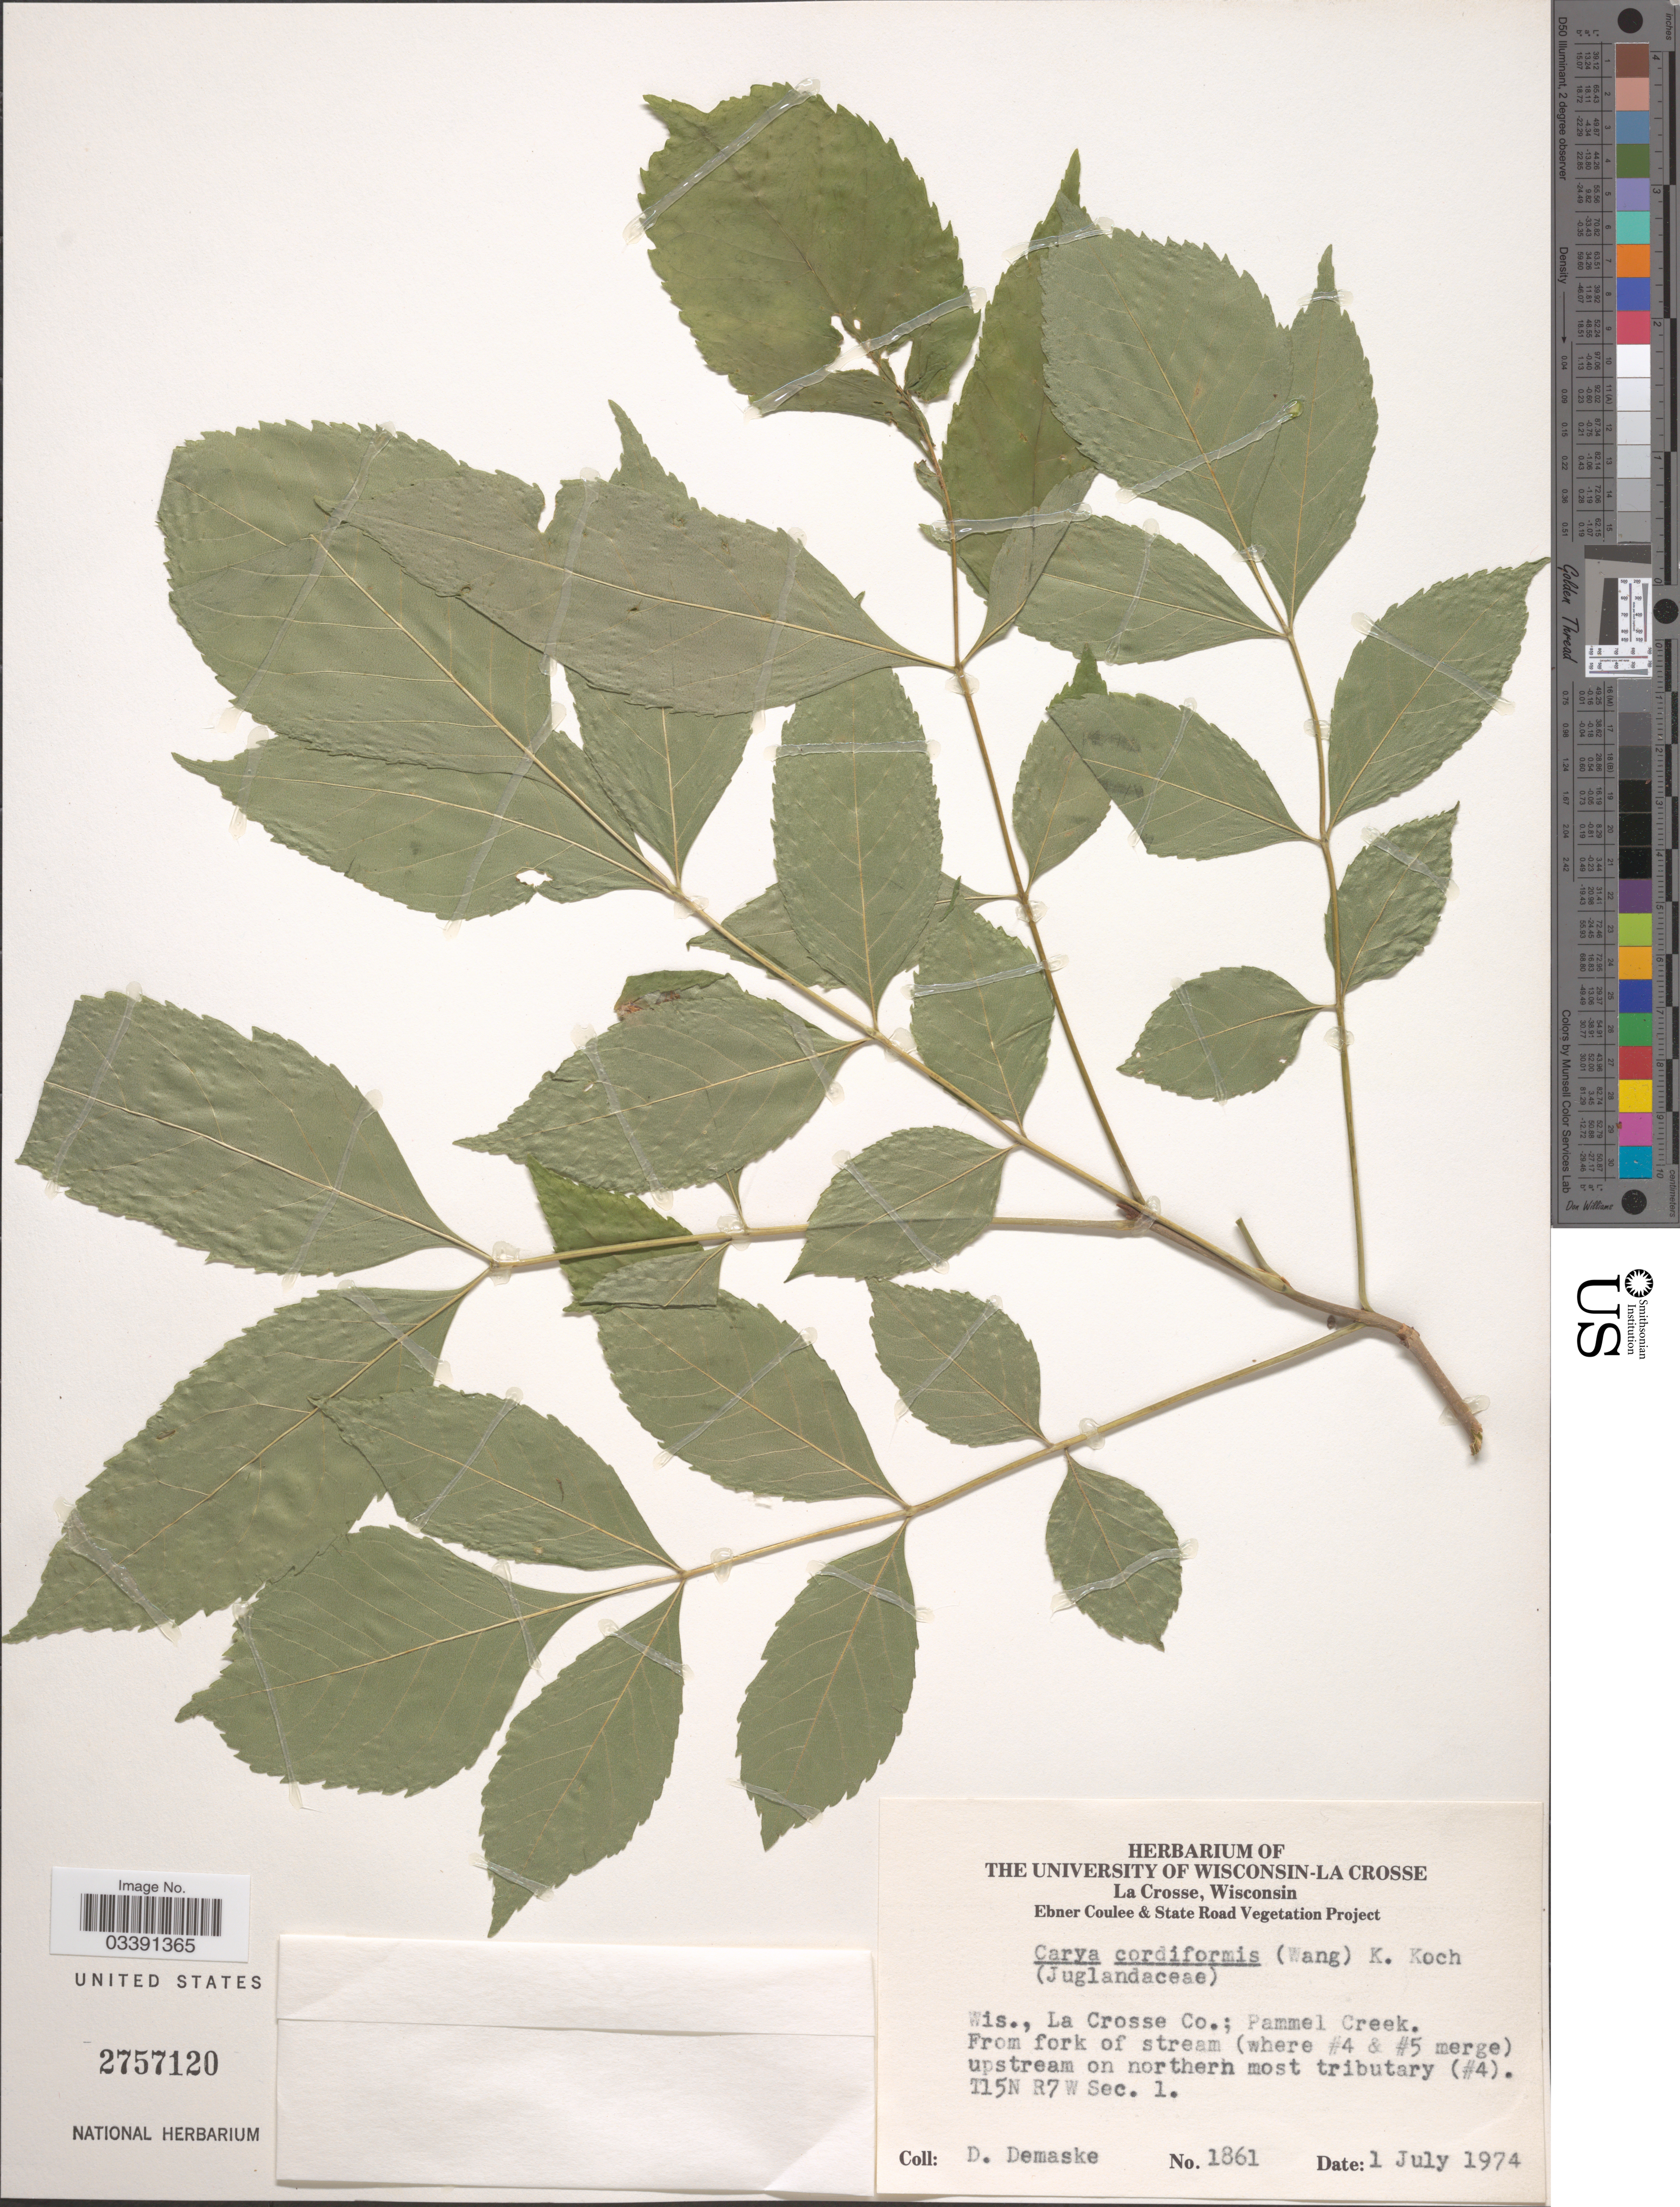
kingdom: Plantae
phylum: Tracheophyta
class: Magnoliopsida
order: Fagales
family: Juglandaceae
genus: Carya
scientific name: Carya cordiformis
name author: (Wangenh.) K. Koch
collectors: D. Demaske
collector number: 1861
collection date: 1974-07-01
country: United States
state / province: Wisconsin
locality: La Crosse Co.; Pammel Creek. From fork of stream (where #4 & #5 merge) upstream on northern most tributary (#4). T15N R7W Sec. 1.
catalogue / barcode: US 2757120